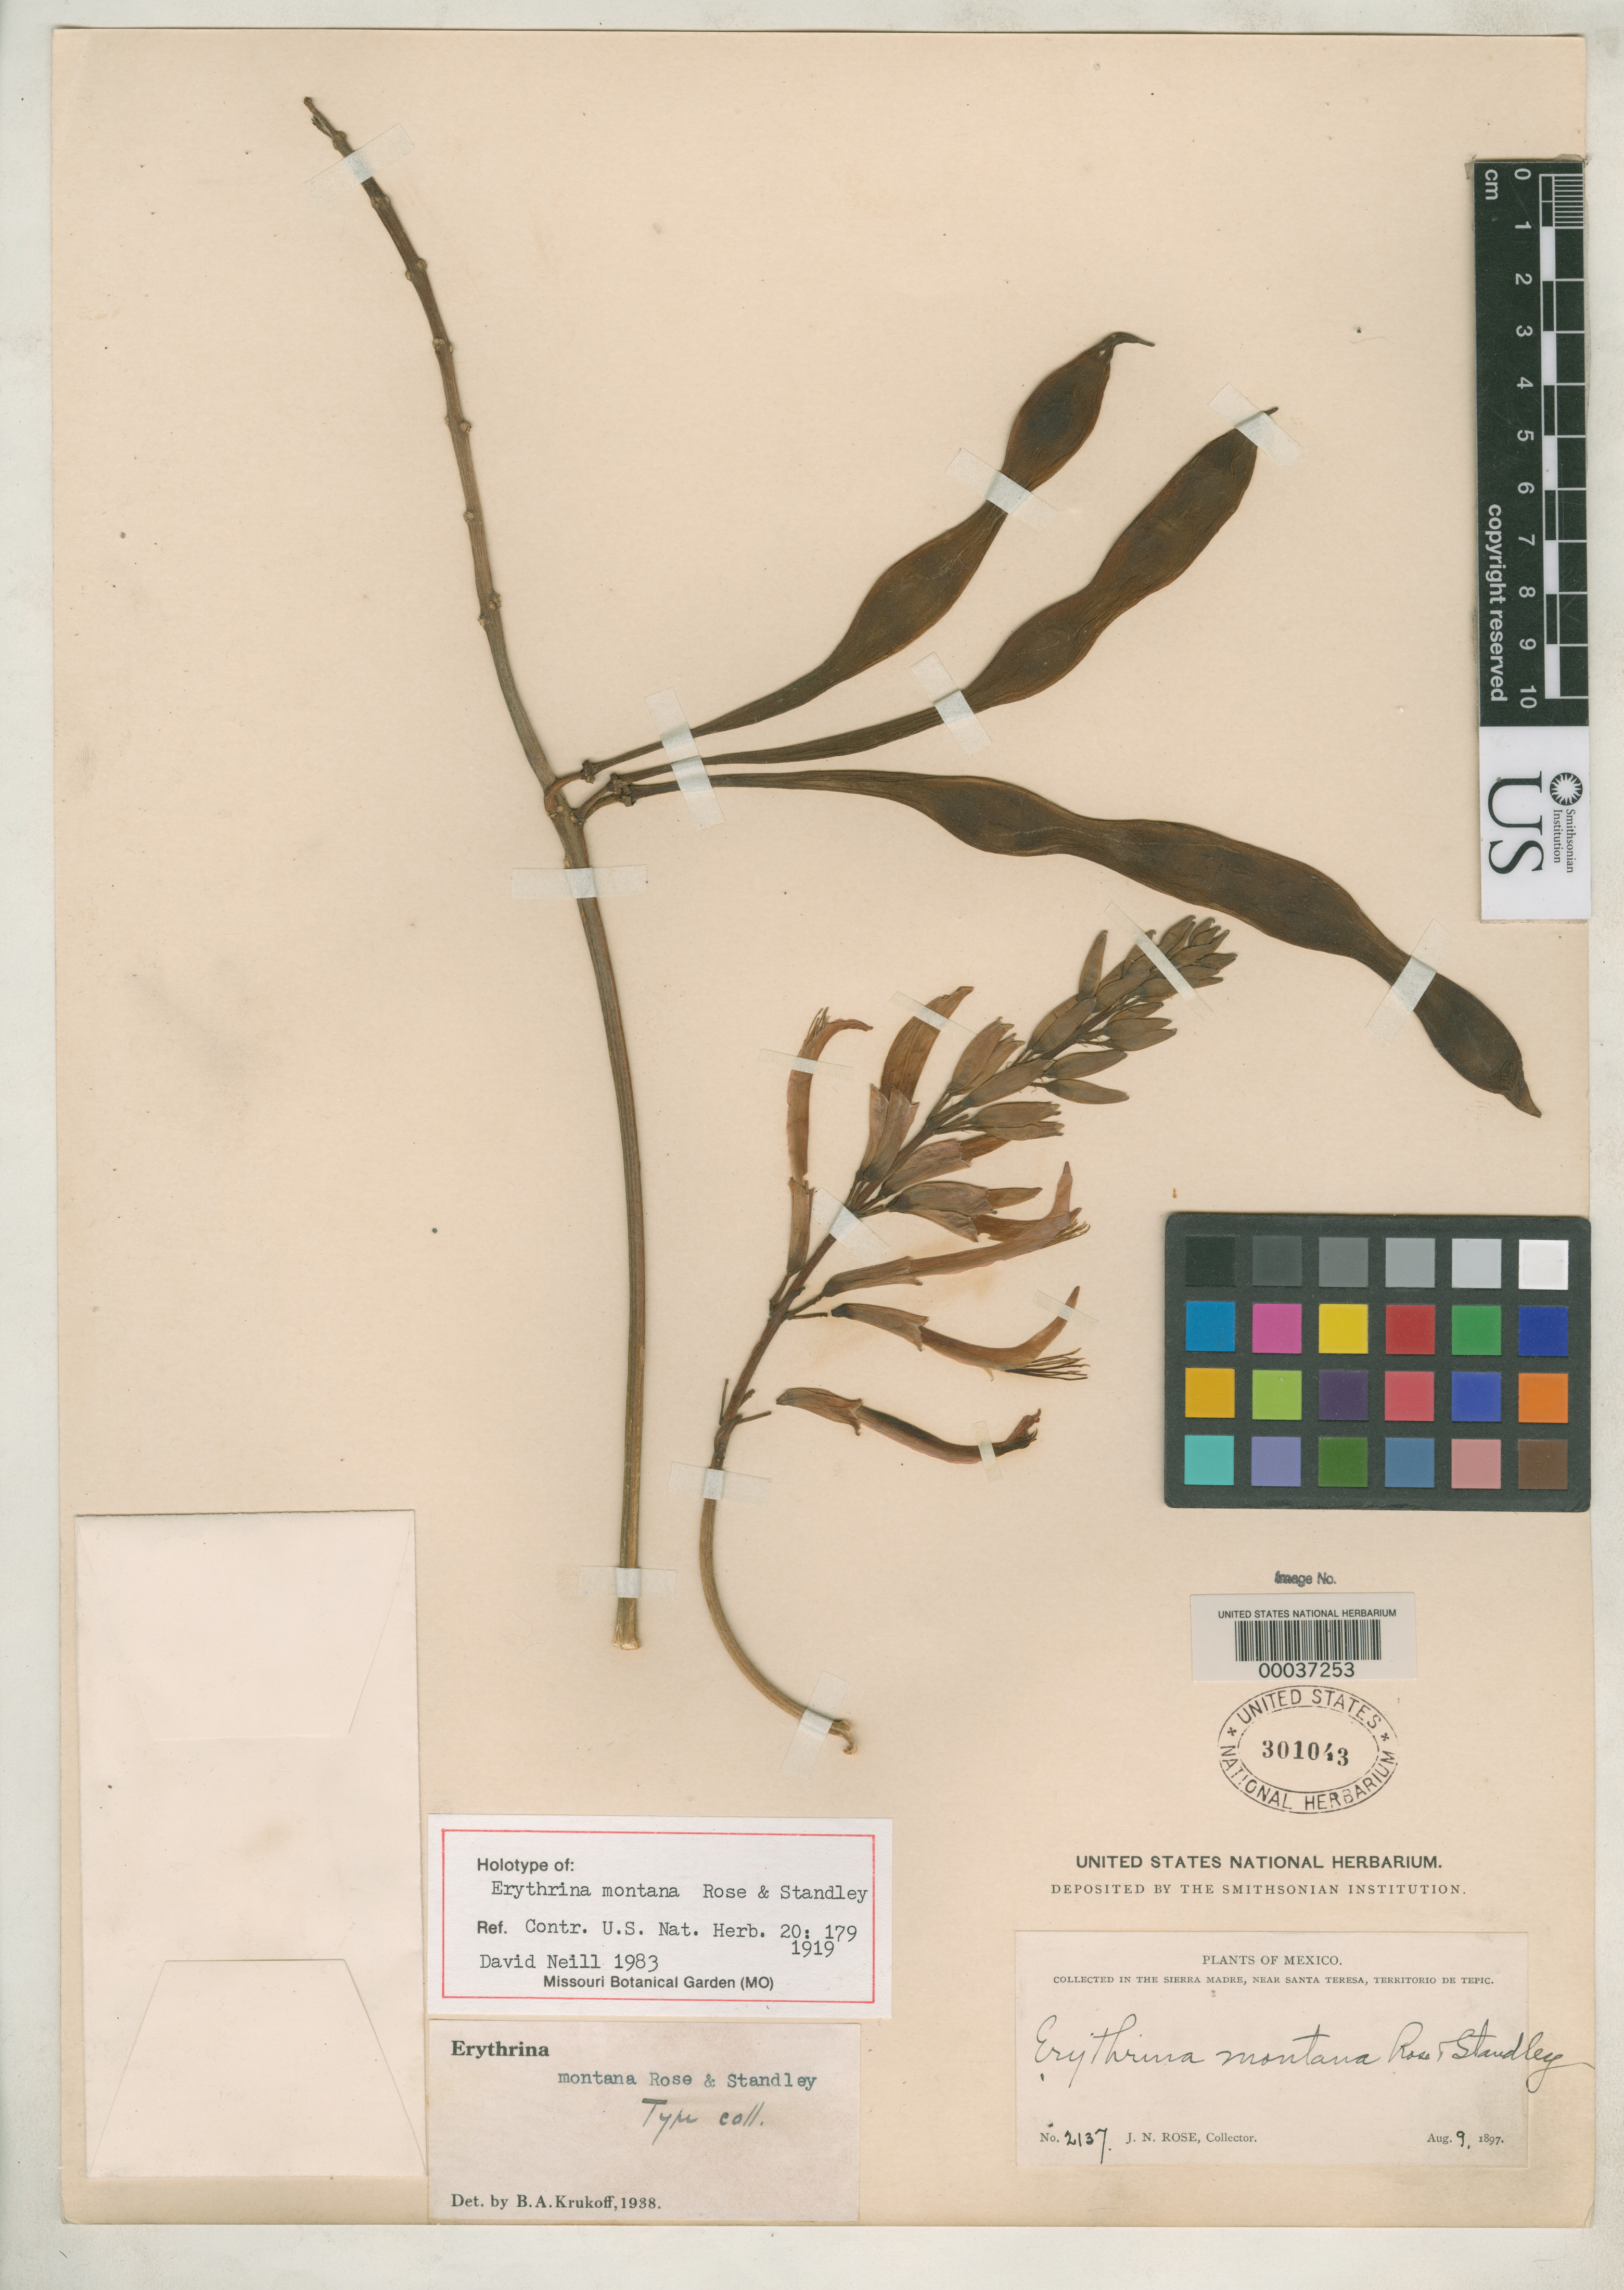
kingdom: Plantae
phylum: Tracheophyta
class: Magnoliopsida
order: Fabales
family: Fabaceae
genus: Erythrina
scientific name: Erythrina montana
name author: Rose & Standl.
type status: Isotype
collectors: J. N. Rose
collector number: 2157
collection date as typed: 09 Aug 1897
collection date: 1897-08-09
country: Mexico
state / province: Nayarit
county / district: Tepic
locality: Sierra Madre, near Santa Teresa.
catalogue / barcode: US 301043